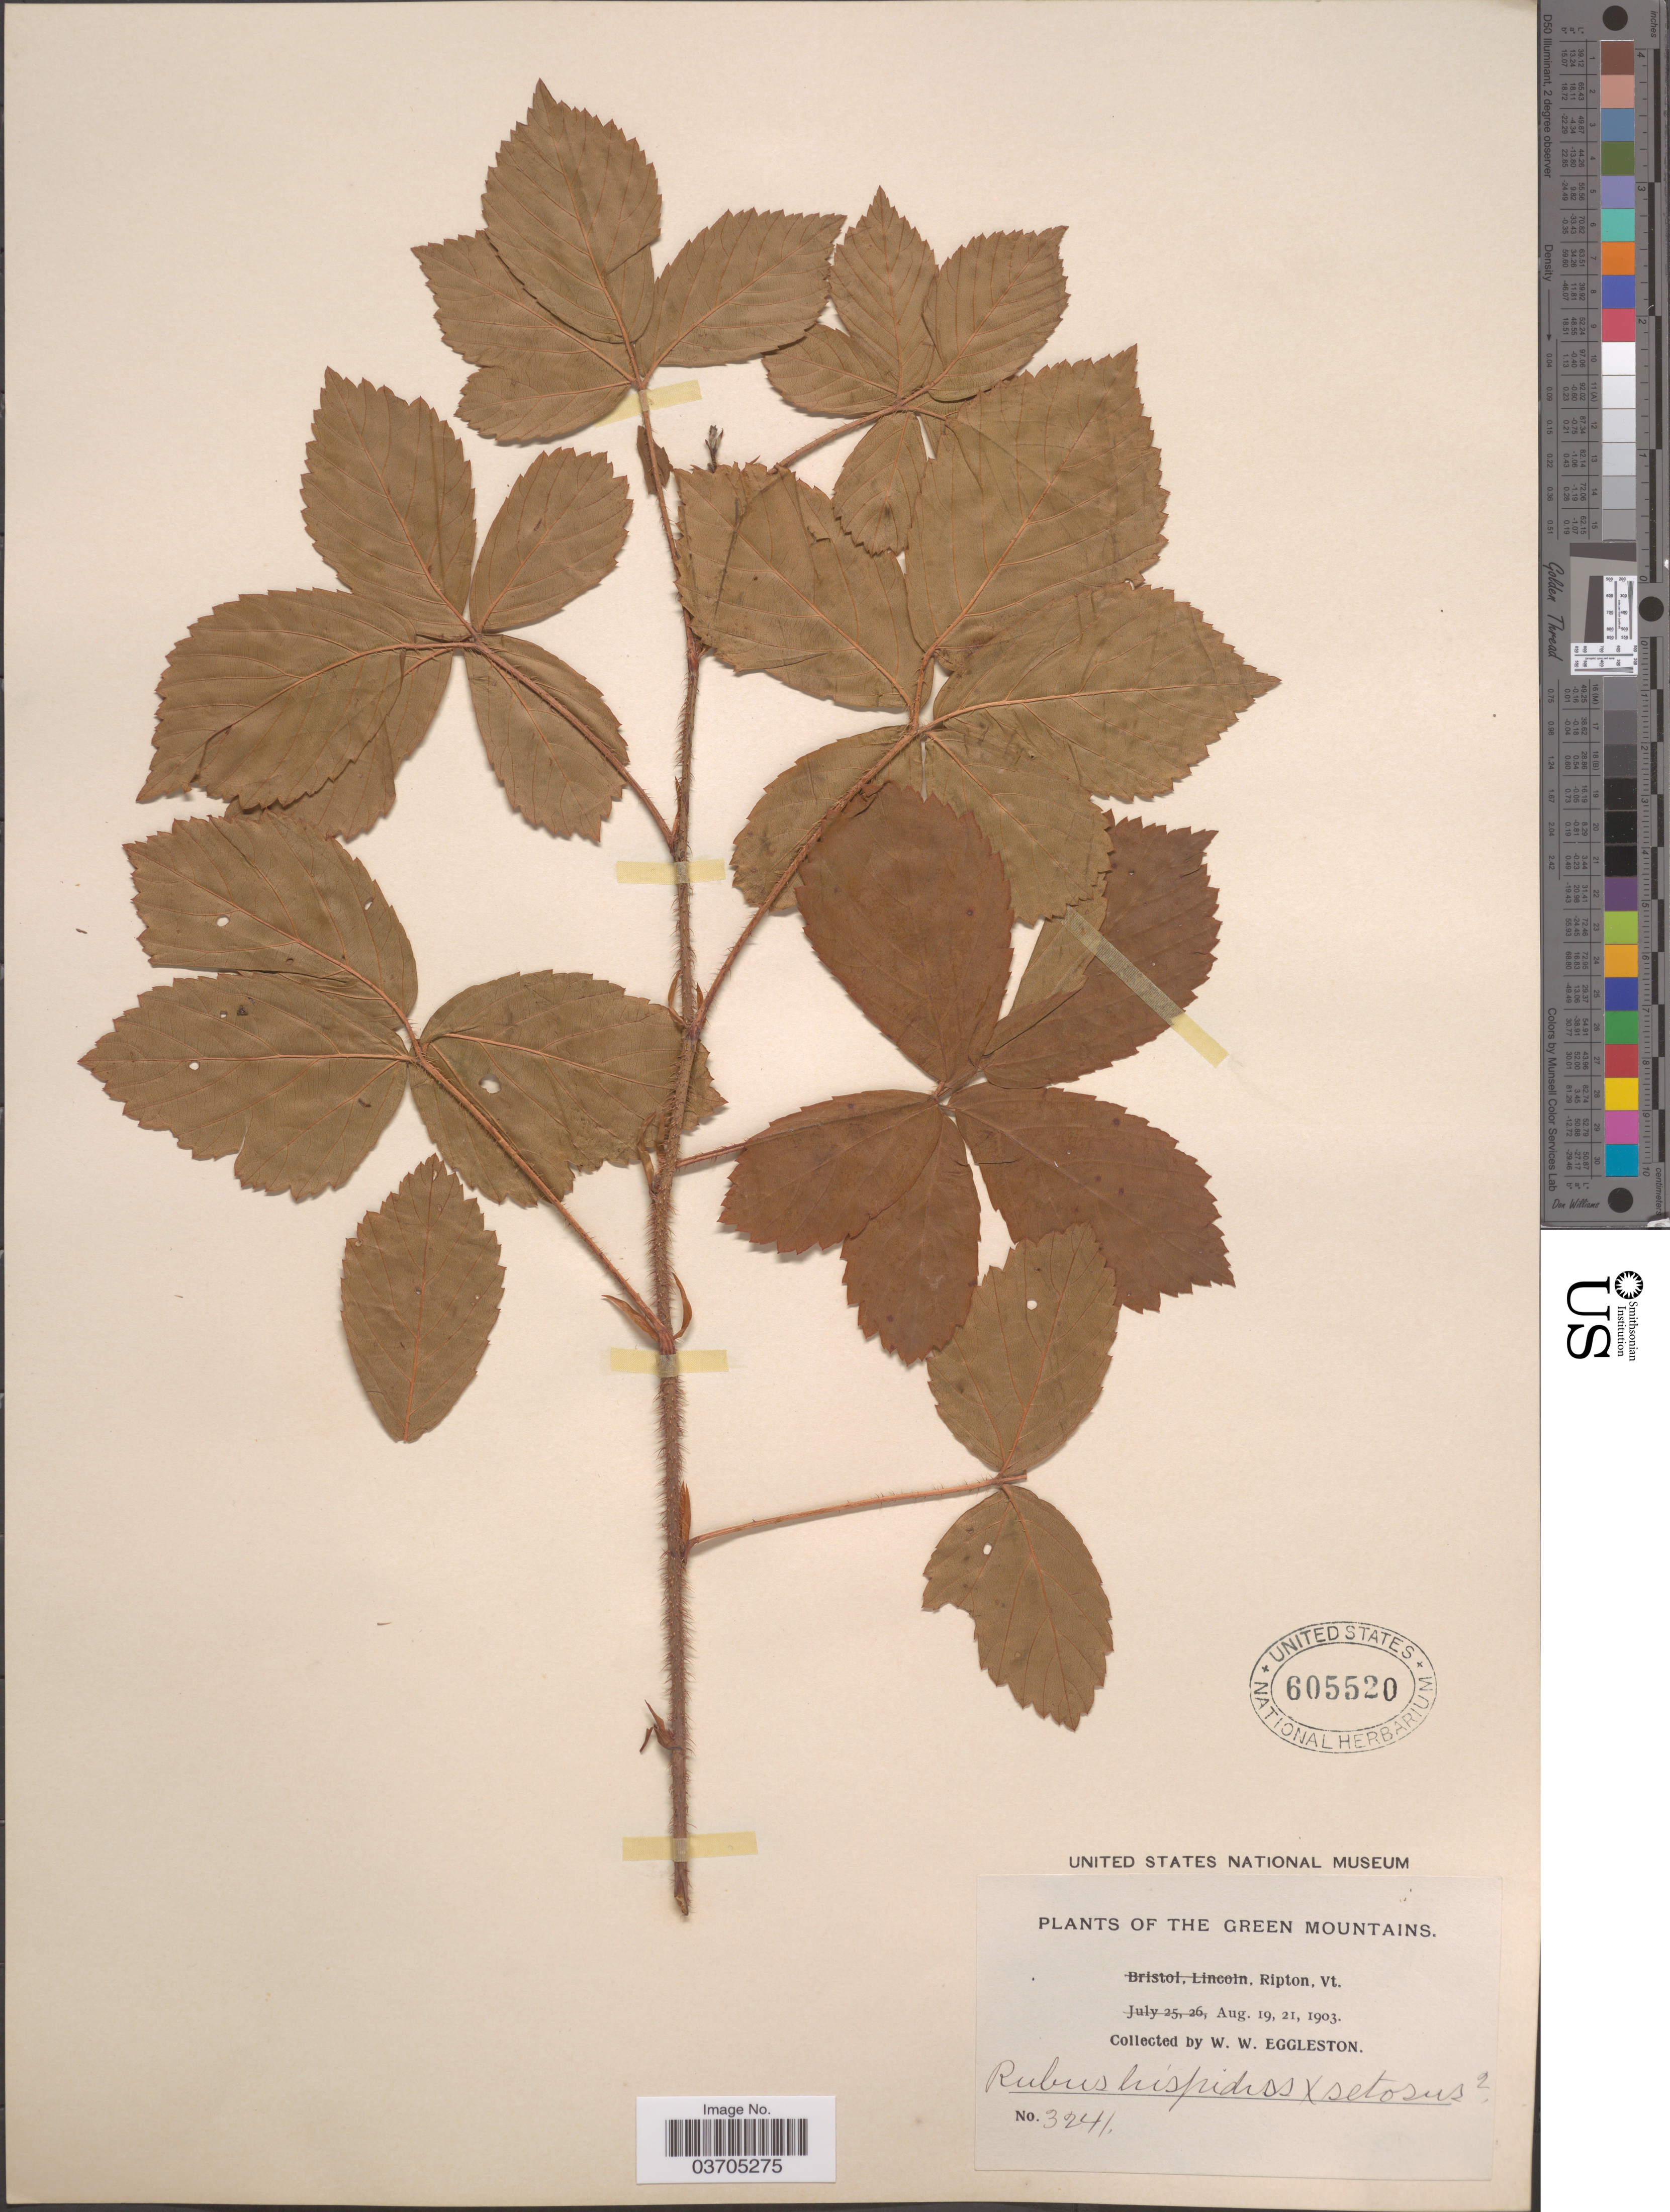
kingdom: Plantae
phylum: Tracheophyta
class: Magnoliopsida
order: Rosales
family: Rosaceae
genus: Rubus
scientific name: Rubus hispidus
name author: L.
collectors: W. W. Eggleston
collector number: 3241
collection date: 1903-08-19/1903-08-21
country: United States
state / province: Vermont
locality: Green Mountains. Ripton.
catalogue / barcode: US 605520